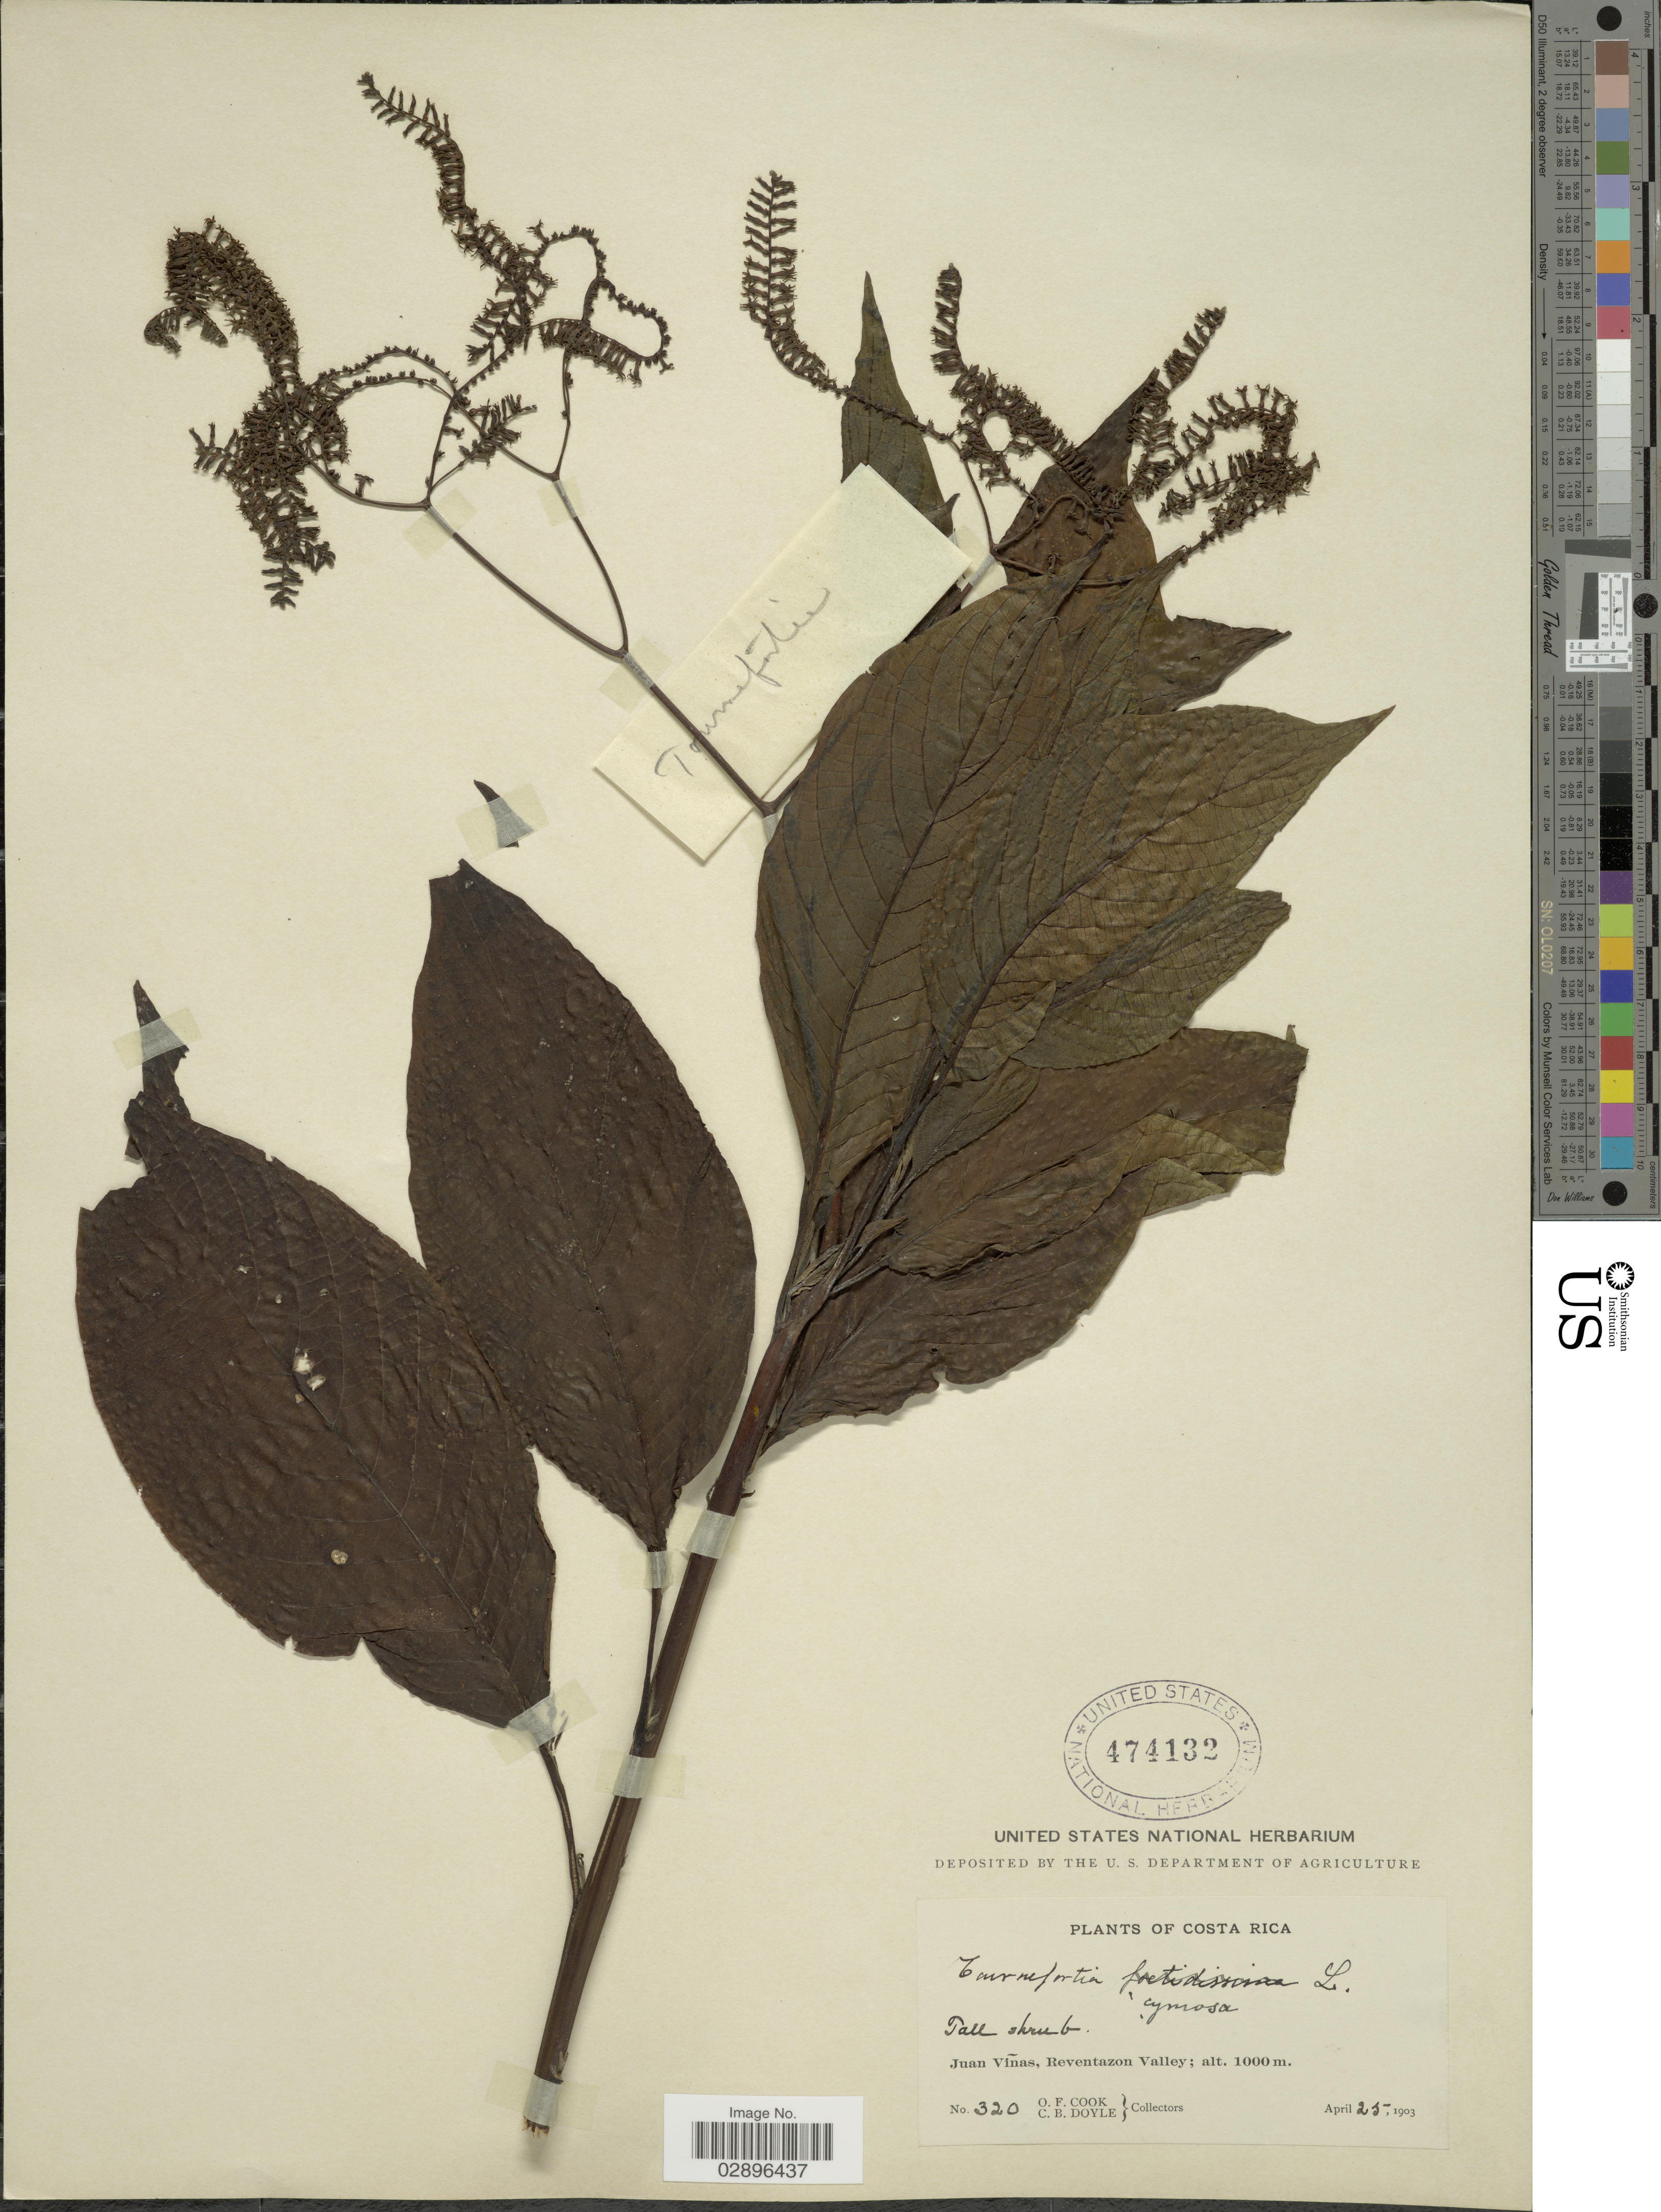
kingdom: Plantae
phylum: Tracheophyta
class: Magnoliopsida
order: Boraginales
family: Heliotropiaceae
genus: Tournefortia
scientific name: Tournefortia glabra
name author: L.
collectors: O. F. Cook & C. Doyle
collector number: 320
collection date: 1903-04-25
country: Costa Rica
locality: Juan Viñas, Reventazon Valley.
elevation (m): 1000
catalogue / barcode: US 474132